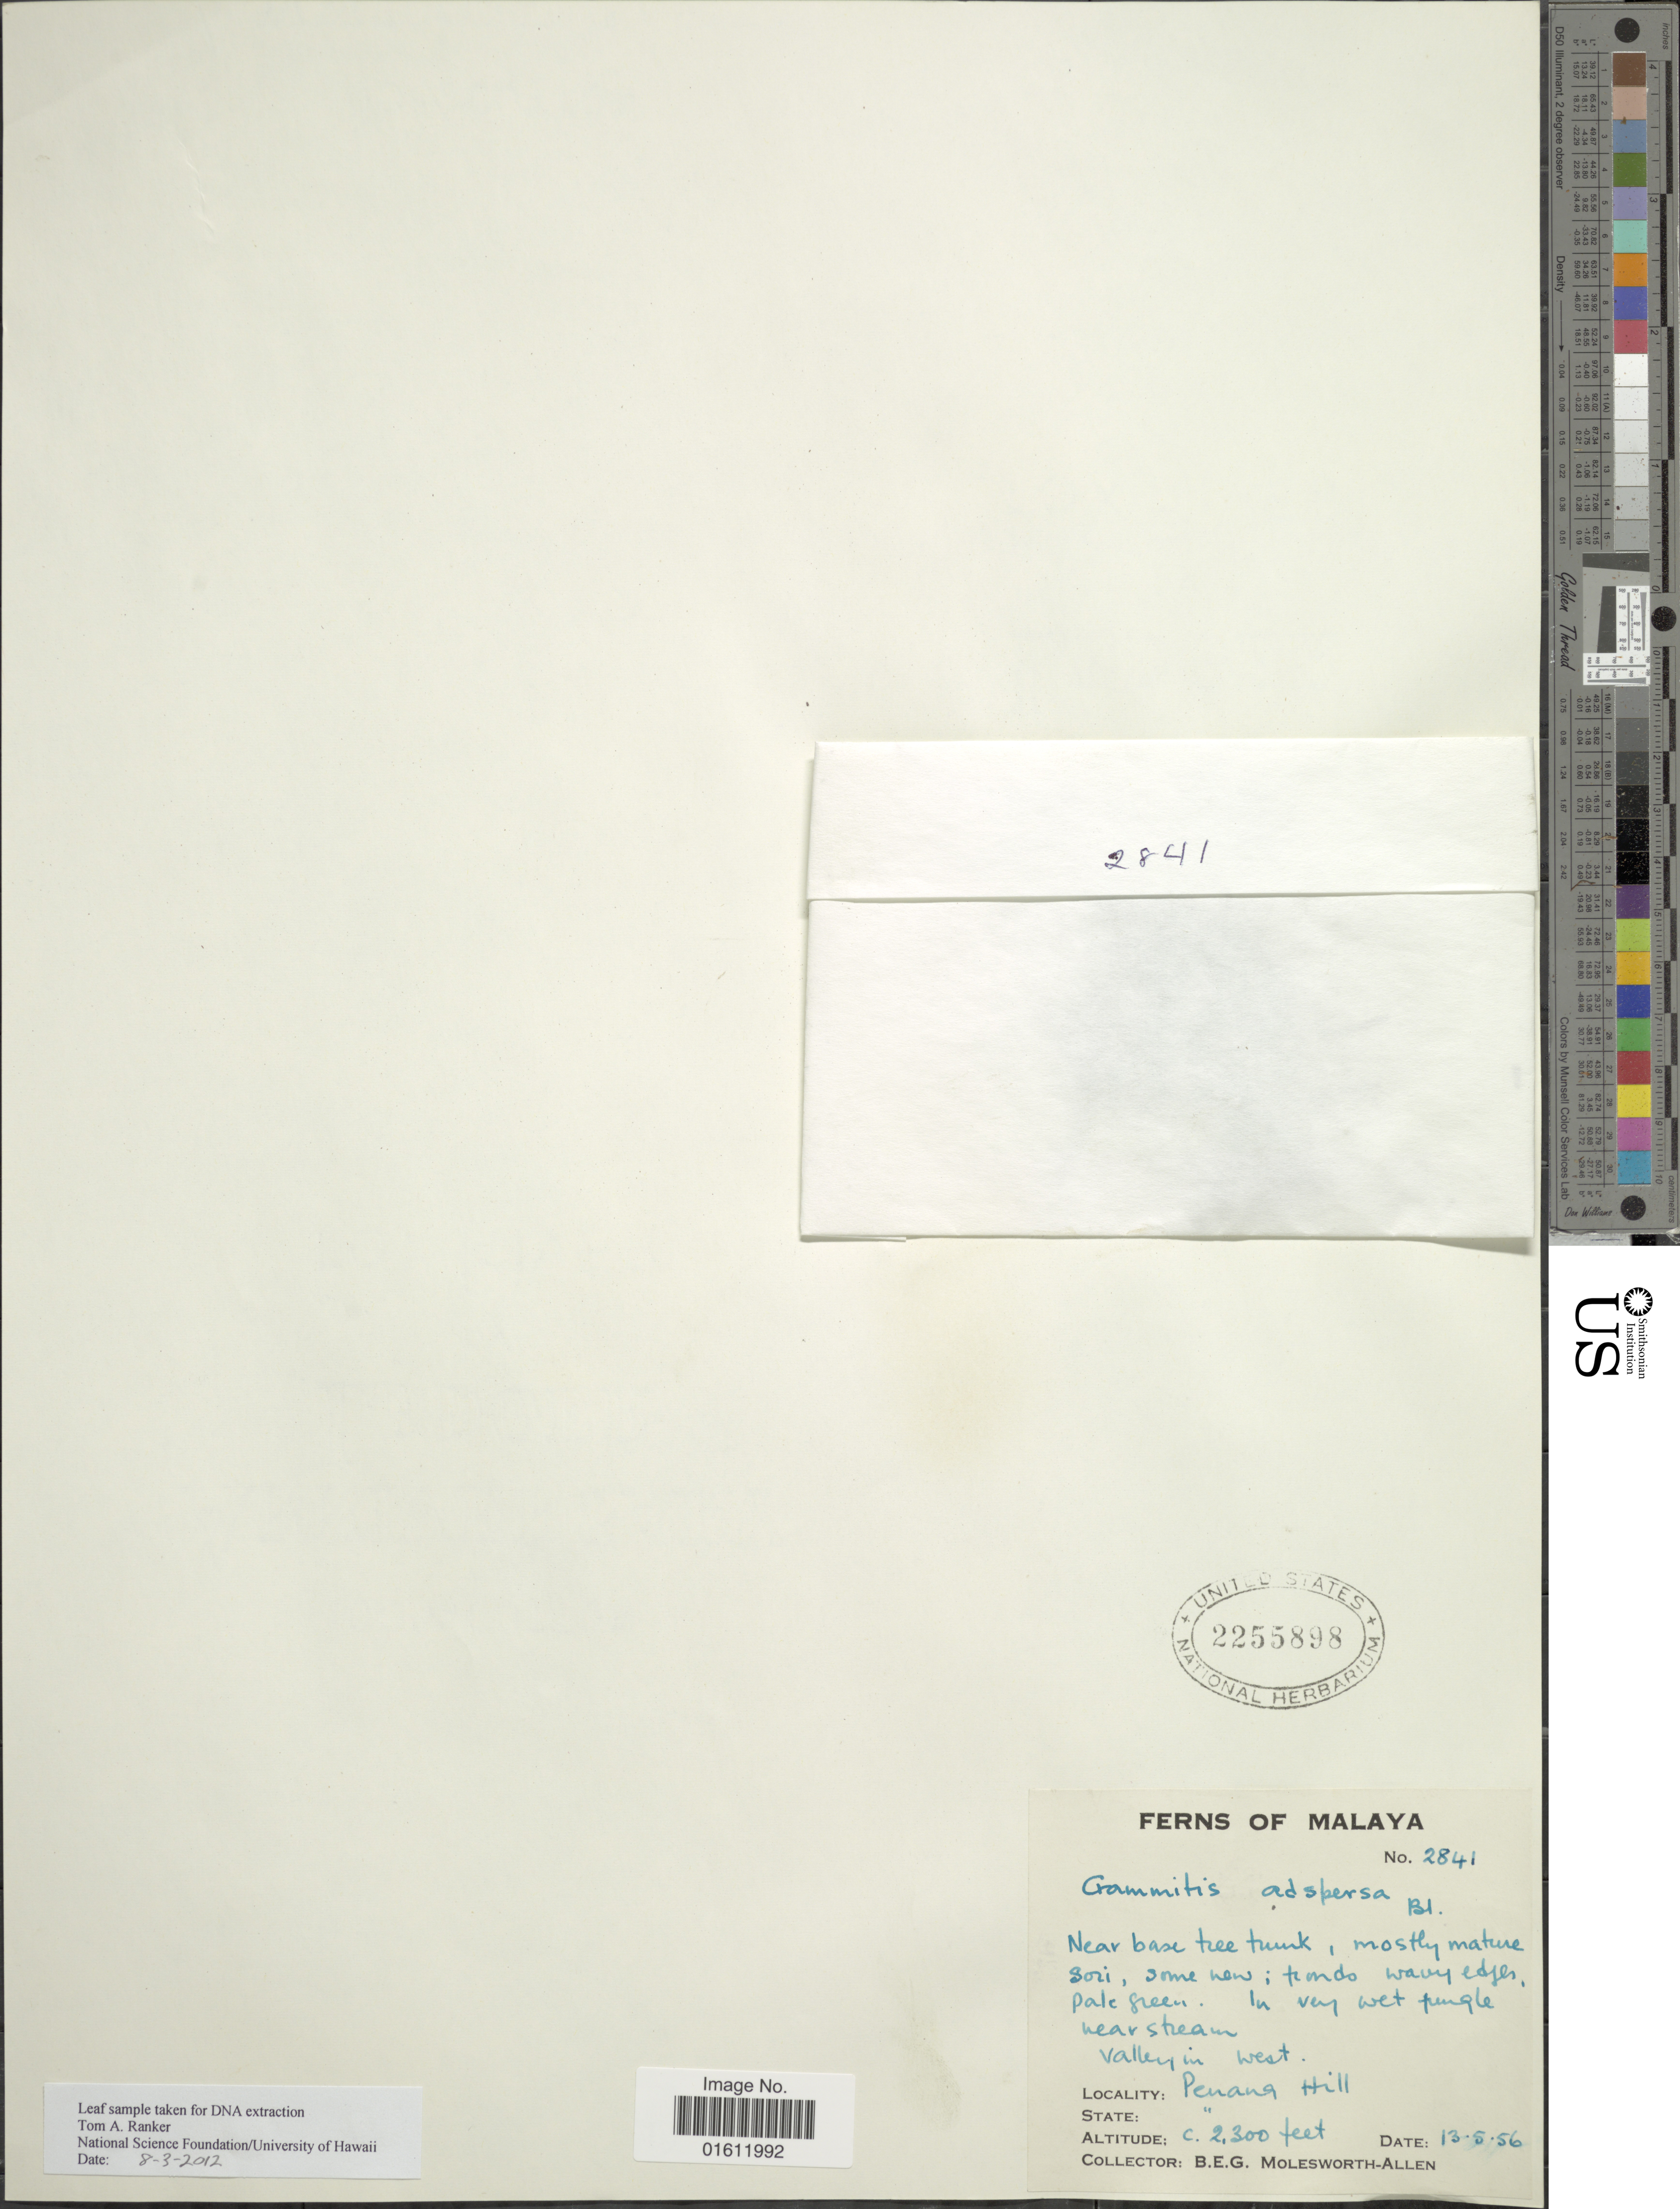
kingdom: Plantae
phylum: Tracheophyta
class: Polypodiopsida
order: Polypodiales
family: Polypodiaceae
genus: Oreogrammitis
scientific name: Oreogrammitis adspersa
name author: (Blume) Parris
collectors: B. E. G. Molesworth-Allen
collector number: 2841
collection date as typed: Transcribed d/m/y: 13/5/56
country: Malaysia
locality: Malaya, Penang Hill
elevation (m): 701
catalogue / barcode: US 2255898